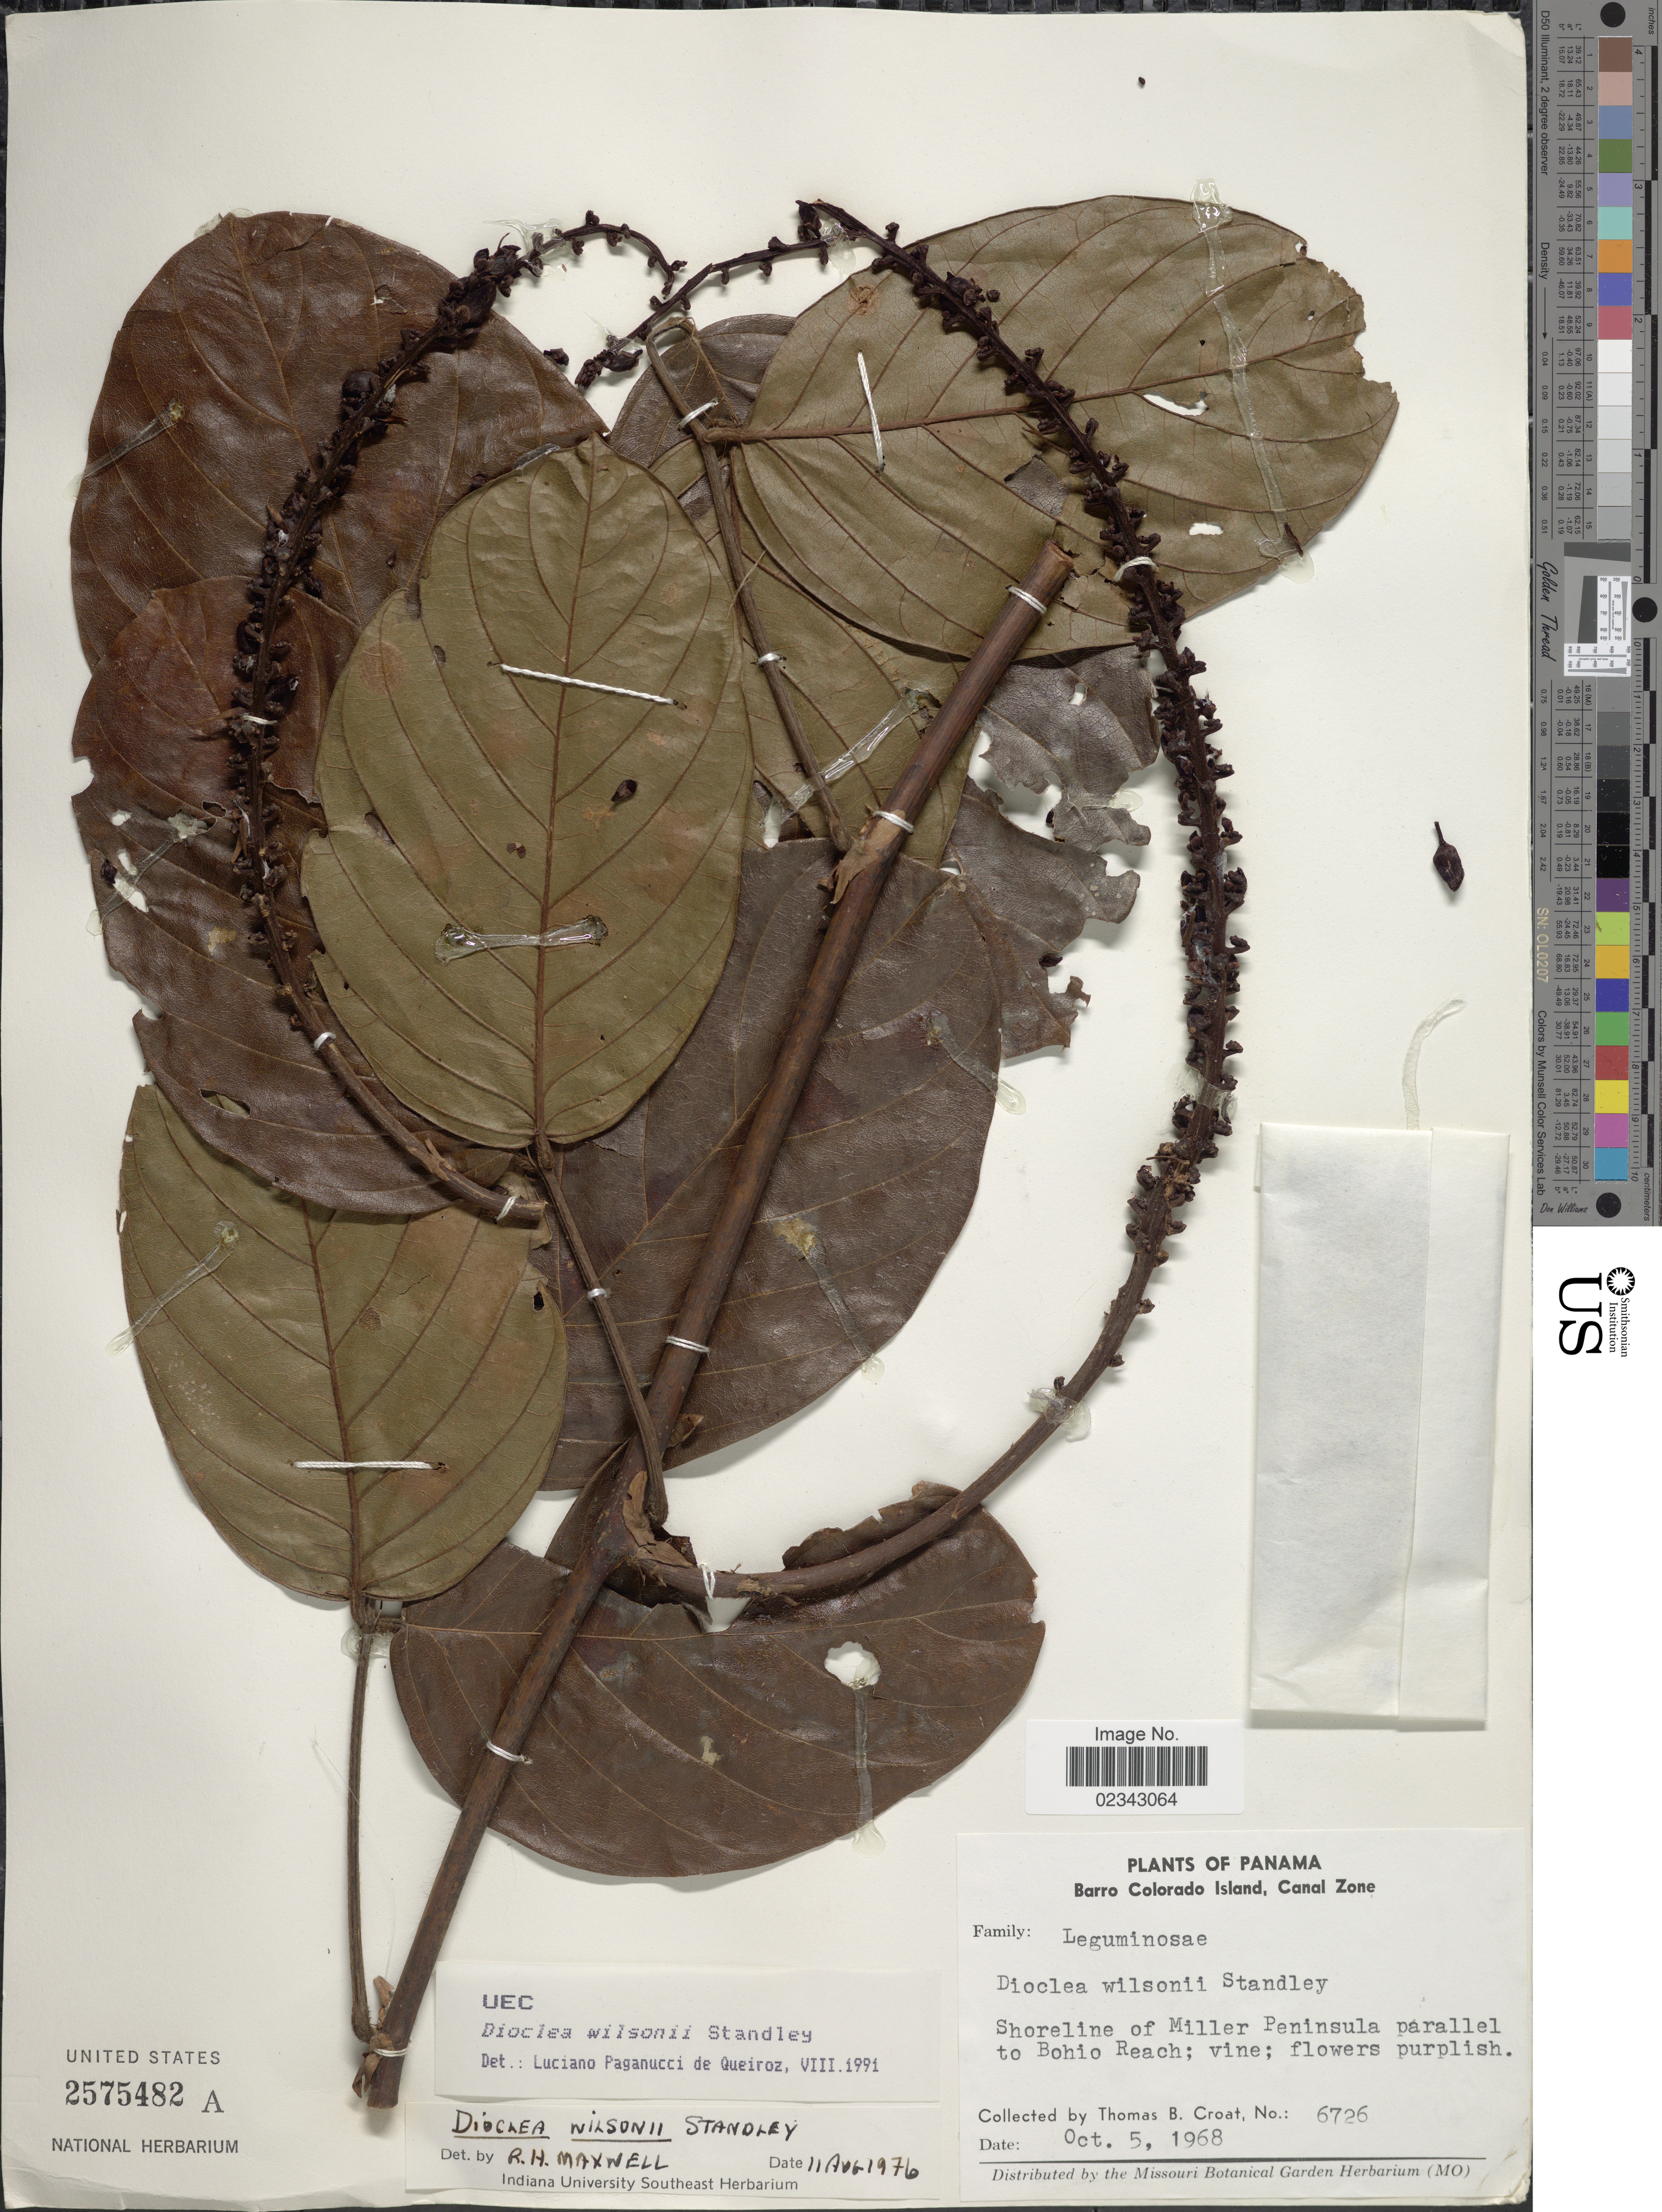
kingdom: Plantae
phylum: Tracheophyta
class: Magnoliopsida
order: Fabales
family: Fabaceae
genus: Macropsychanthus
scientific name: Macropsychanthus wilsonii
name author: (Standl.) L.P. Queiroz & Snak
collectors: T. B. Croat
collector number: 6726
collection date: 1968-10-05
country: Panama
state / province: Panamá Oeste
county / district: Canal Zone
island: Barro Colorado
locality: Barro Colorado, Shoreline of Miller Peninsula parallel to Bohio Reach, Canal Zone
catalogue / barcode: US 2575482A